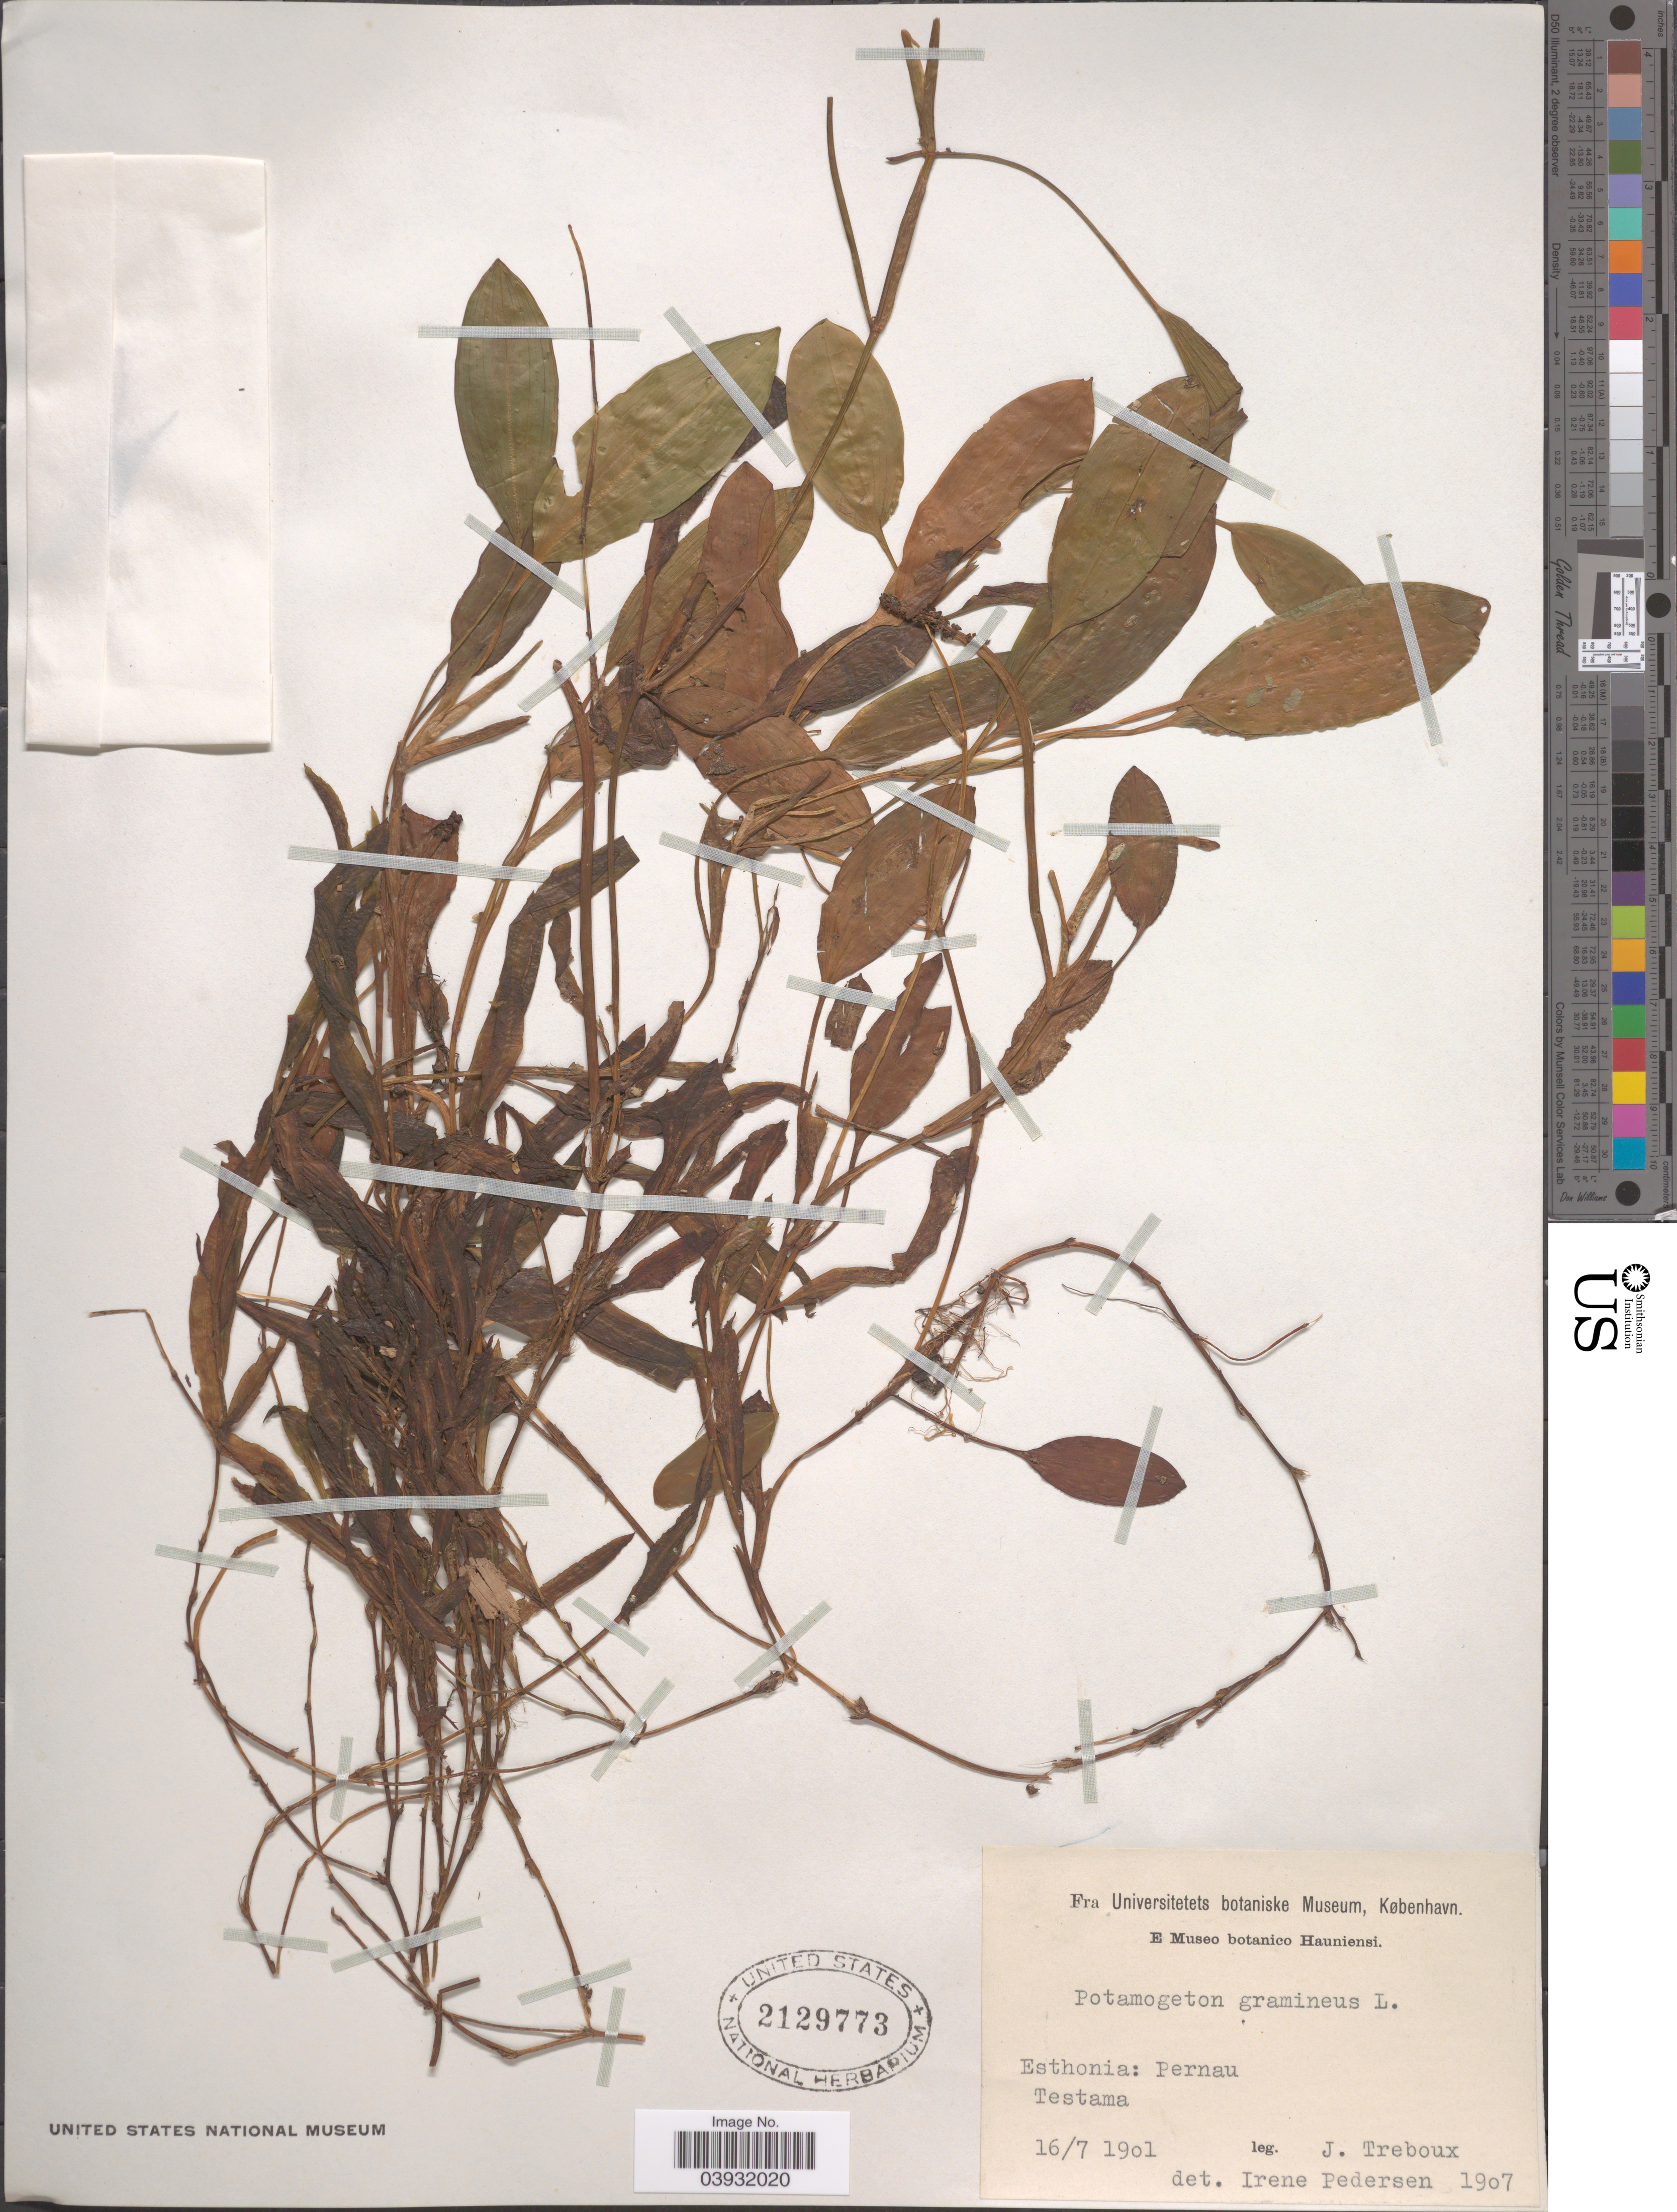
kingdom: Plantae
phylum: Tracheophyta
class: Liliopsida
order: Alismatales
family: Potamogetonaceae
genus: Potamogeton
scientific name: Potamogeton gramineus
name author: L.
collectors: J. Treboux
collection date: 1901-07-16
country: Estonia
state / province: Pärnumaa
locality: Estonia: Pernau Testama.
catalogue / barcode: US 2129773